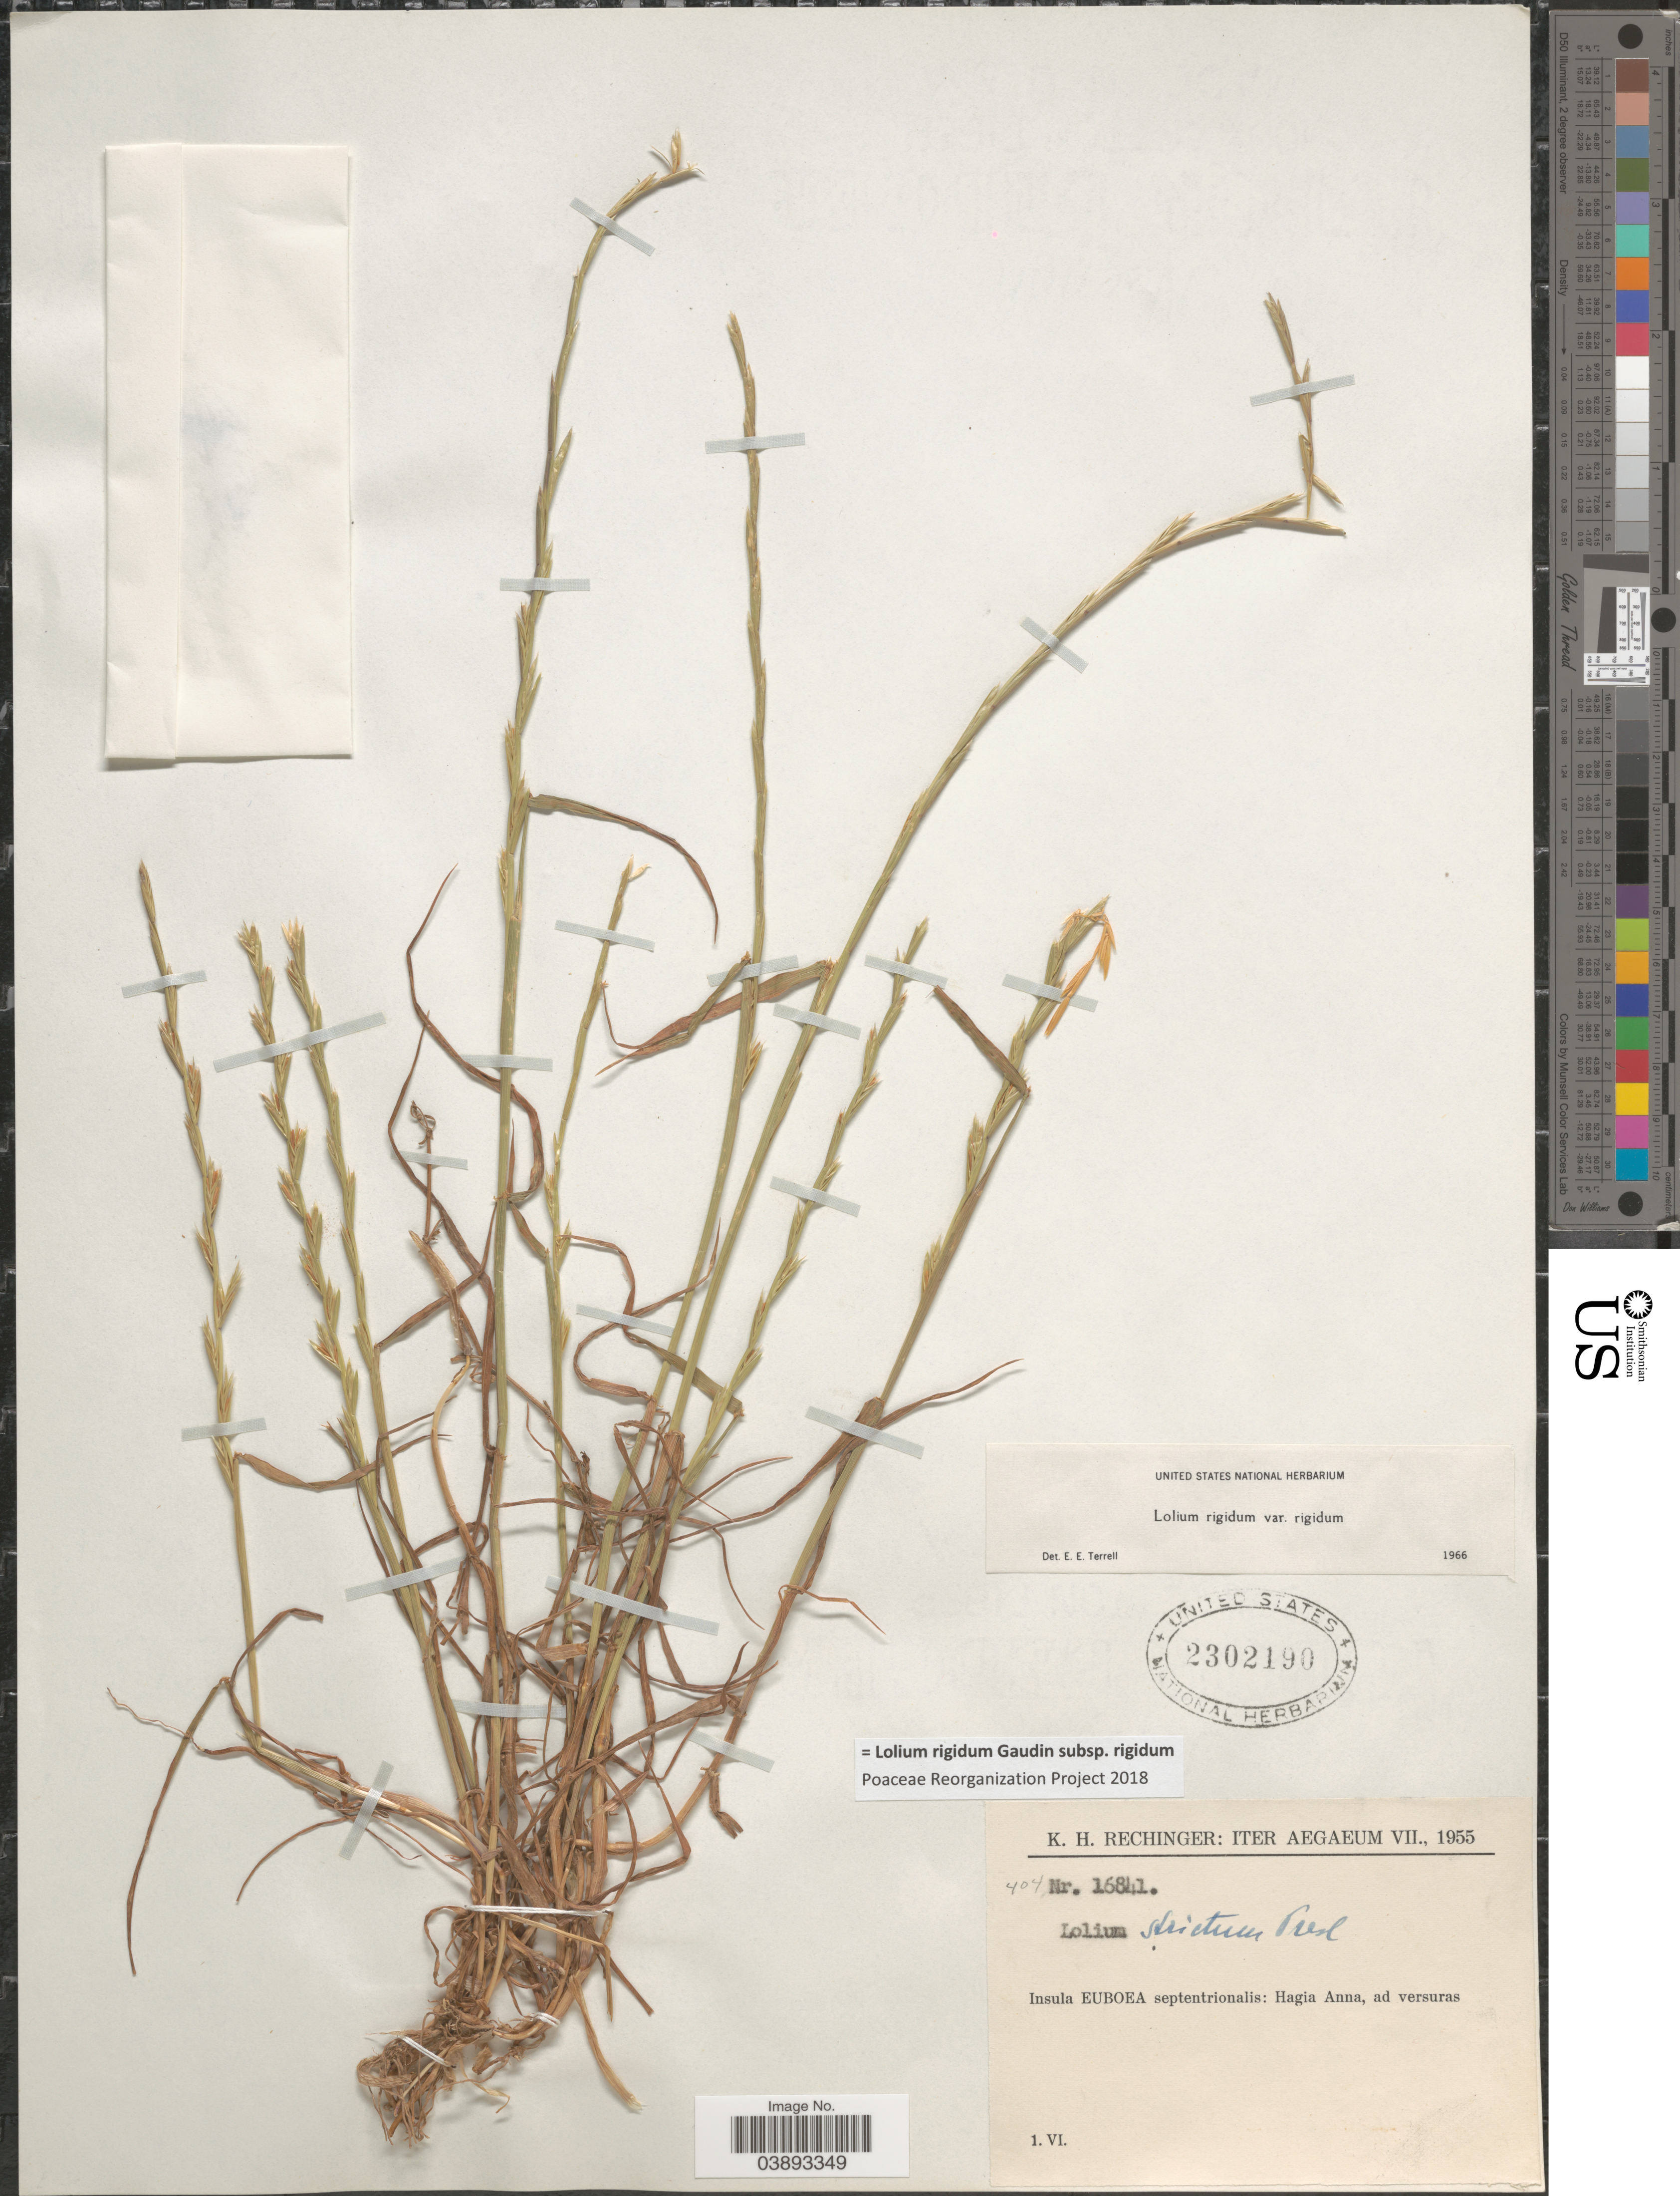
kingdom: Plantae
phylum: Tracheophyta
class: Liliopsida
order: Poales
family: Poaceae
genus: Lolium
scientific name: Lolium rigidum subsp. rigidum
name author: Gaudin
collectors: K. H. Rechinger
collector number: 16841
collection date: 1955-06-01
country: Greece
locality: Insula EUBOEA septentrionalis: Hagia Anna, ad versuras.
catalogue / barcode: US 2302190